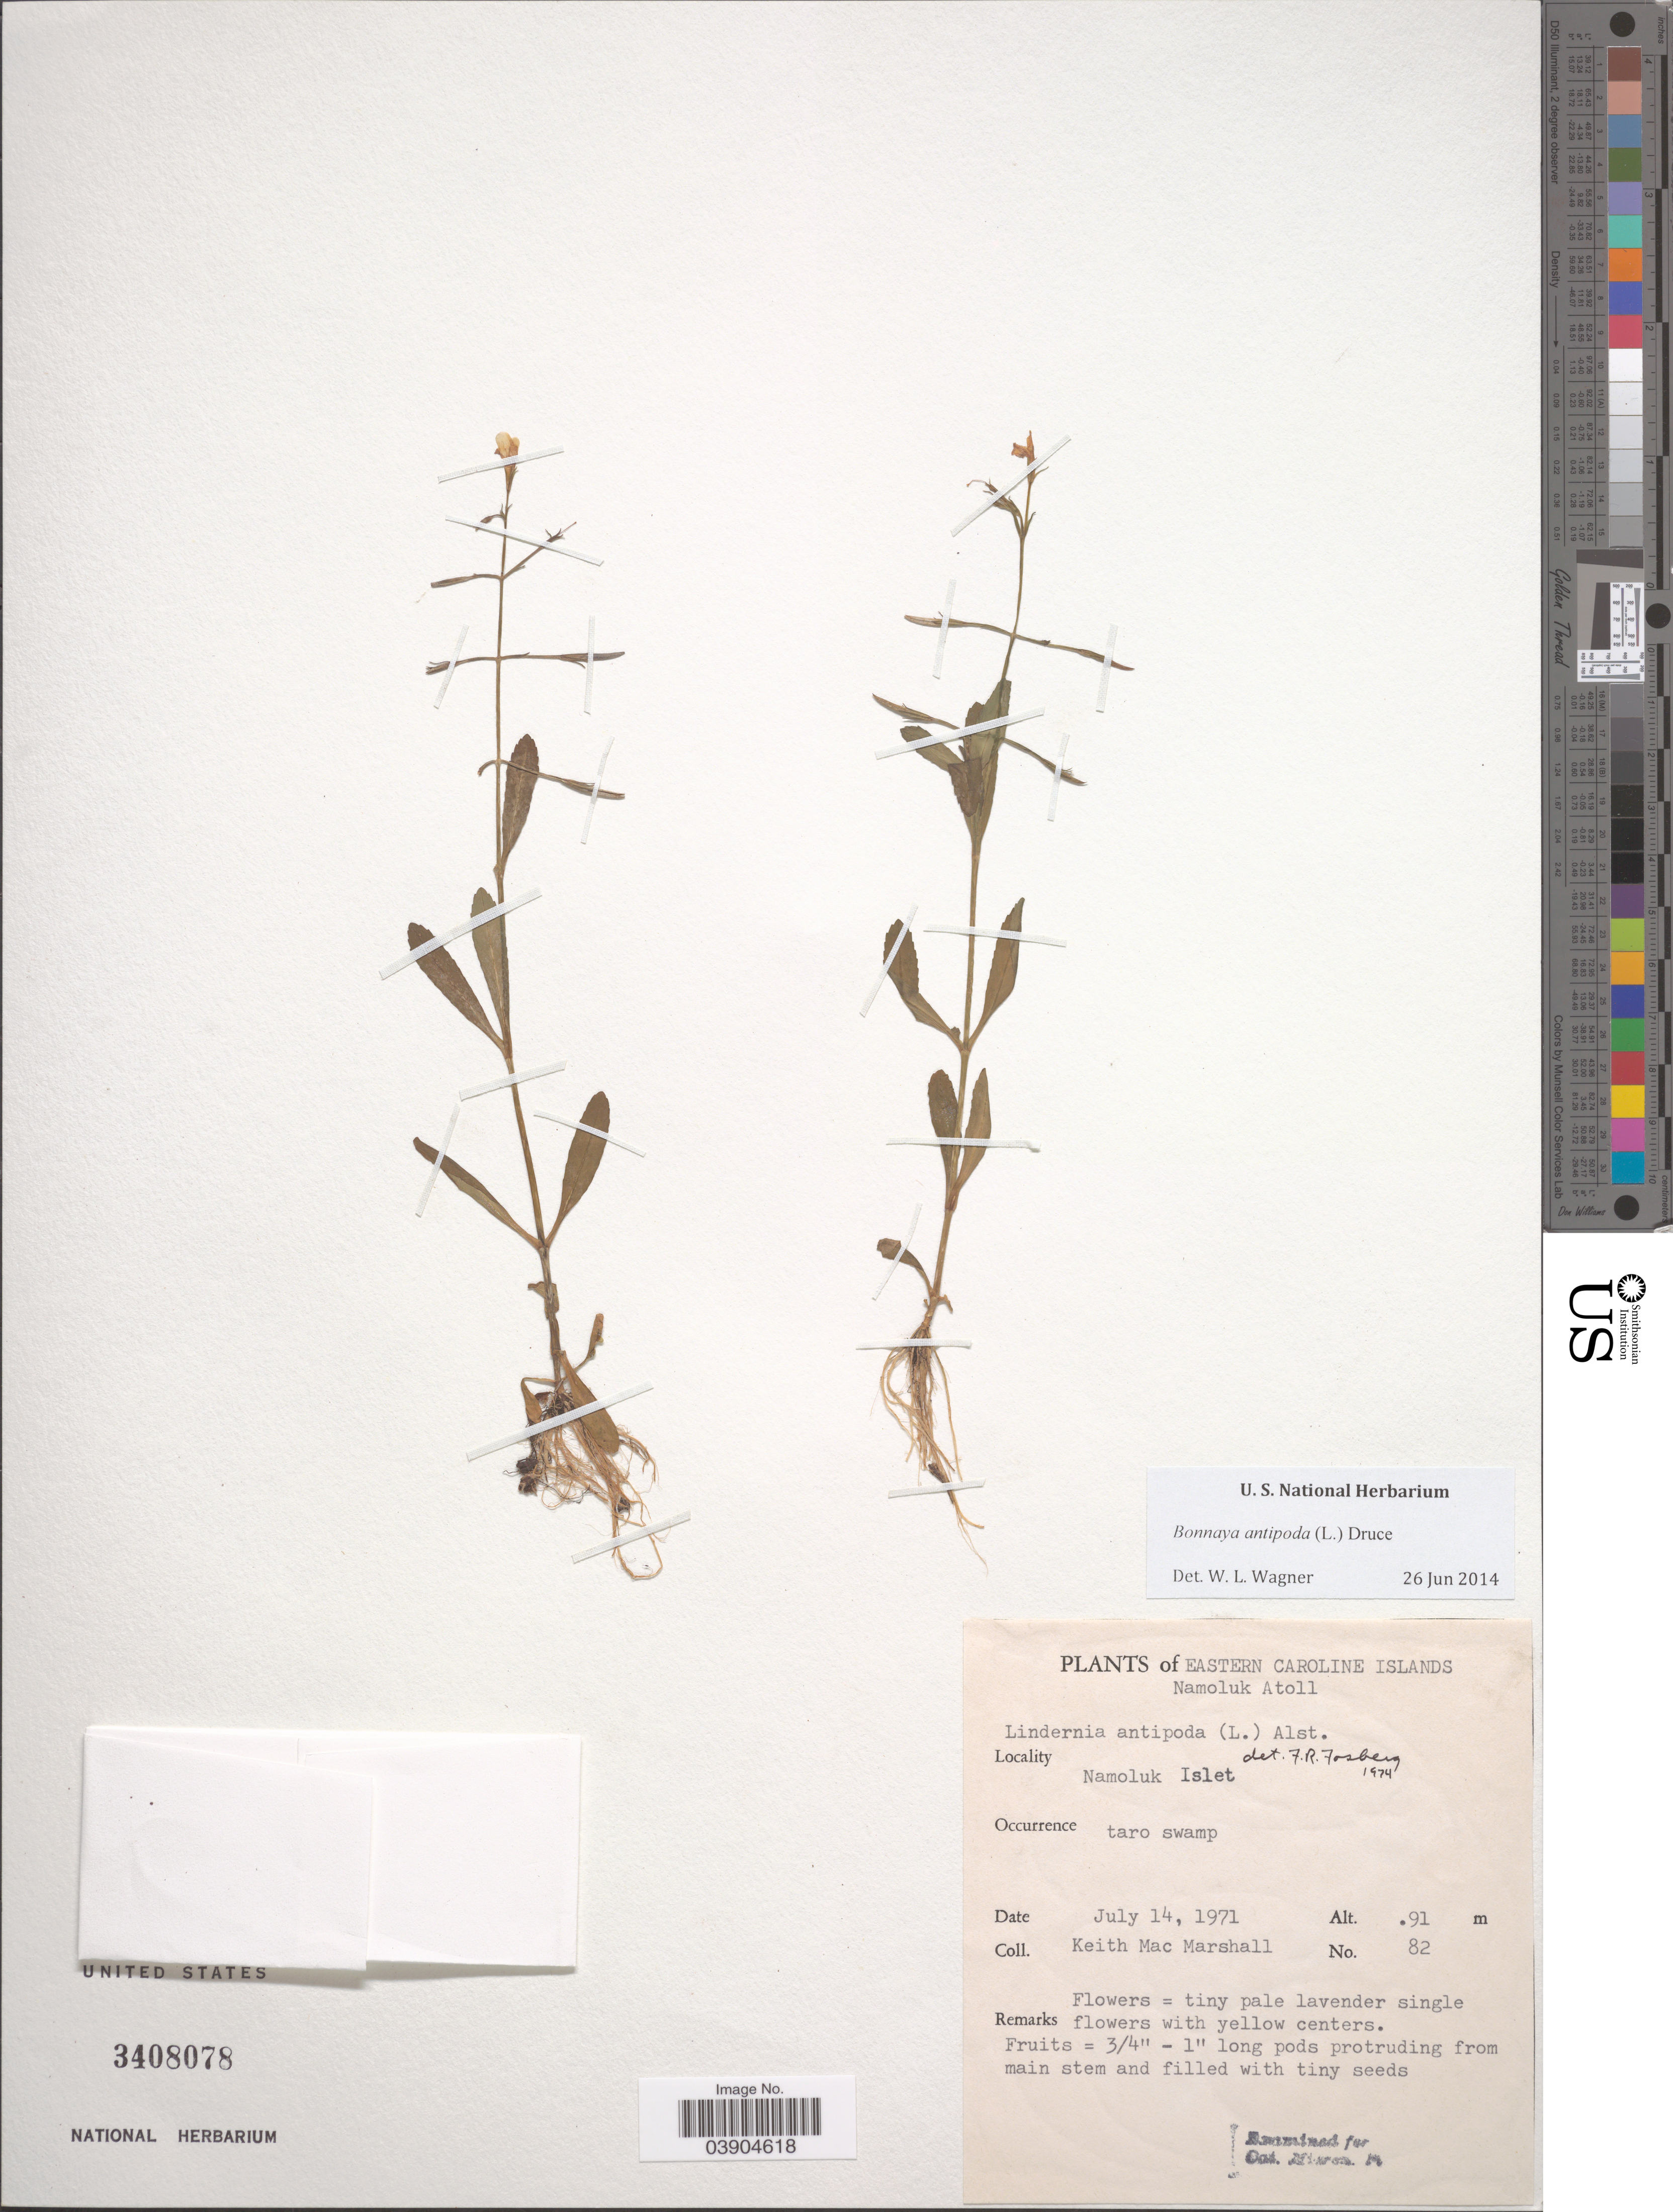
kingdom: Plantae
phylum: Tracheophyta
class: Magnoliopsida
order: Lamiales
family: Linderniaceae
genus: Lindernia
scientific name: Lindernia antipoda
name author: (L.) Alston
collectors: K. M. Marshall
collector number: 82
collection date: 1971-07-14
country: Micronesia, Federated States of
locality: Eastern Caroline Islands. Namoluk Atoll. Namoluk Islet.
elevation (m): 0.91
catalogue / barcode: US 3408078